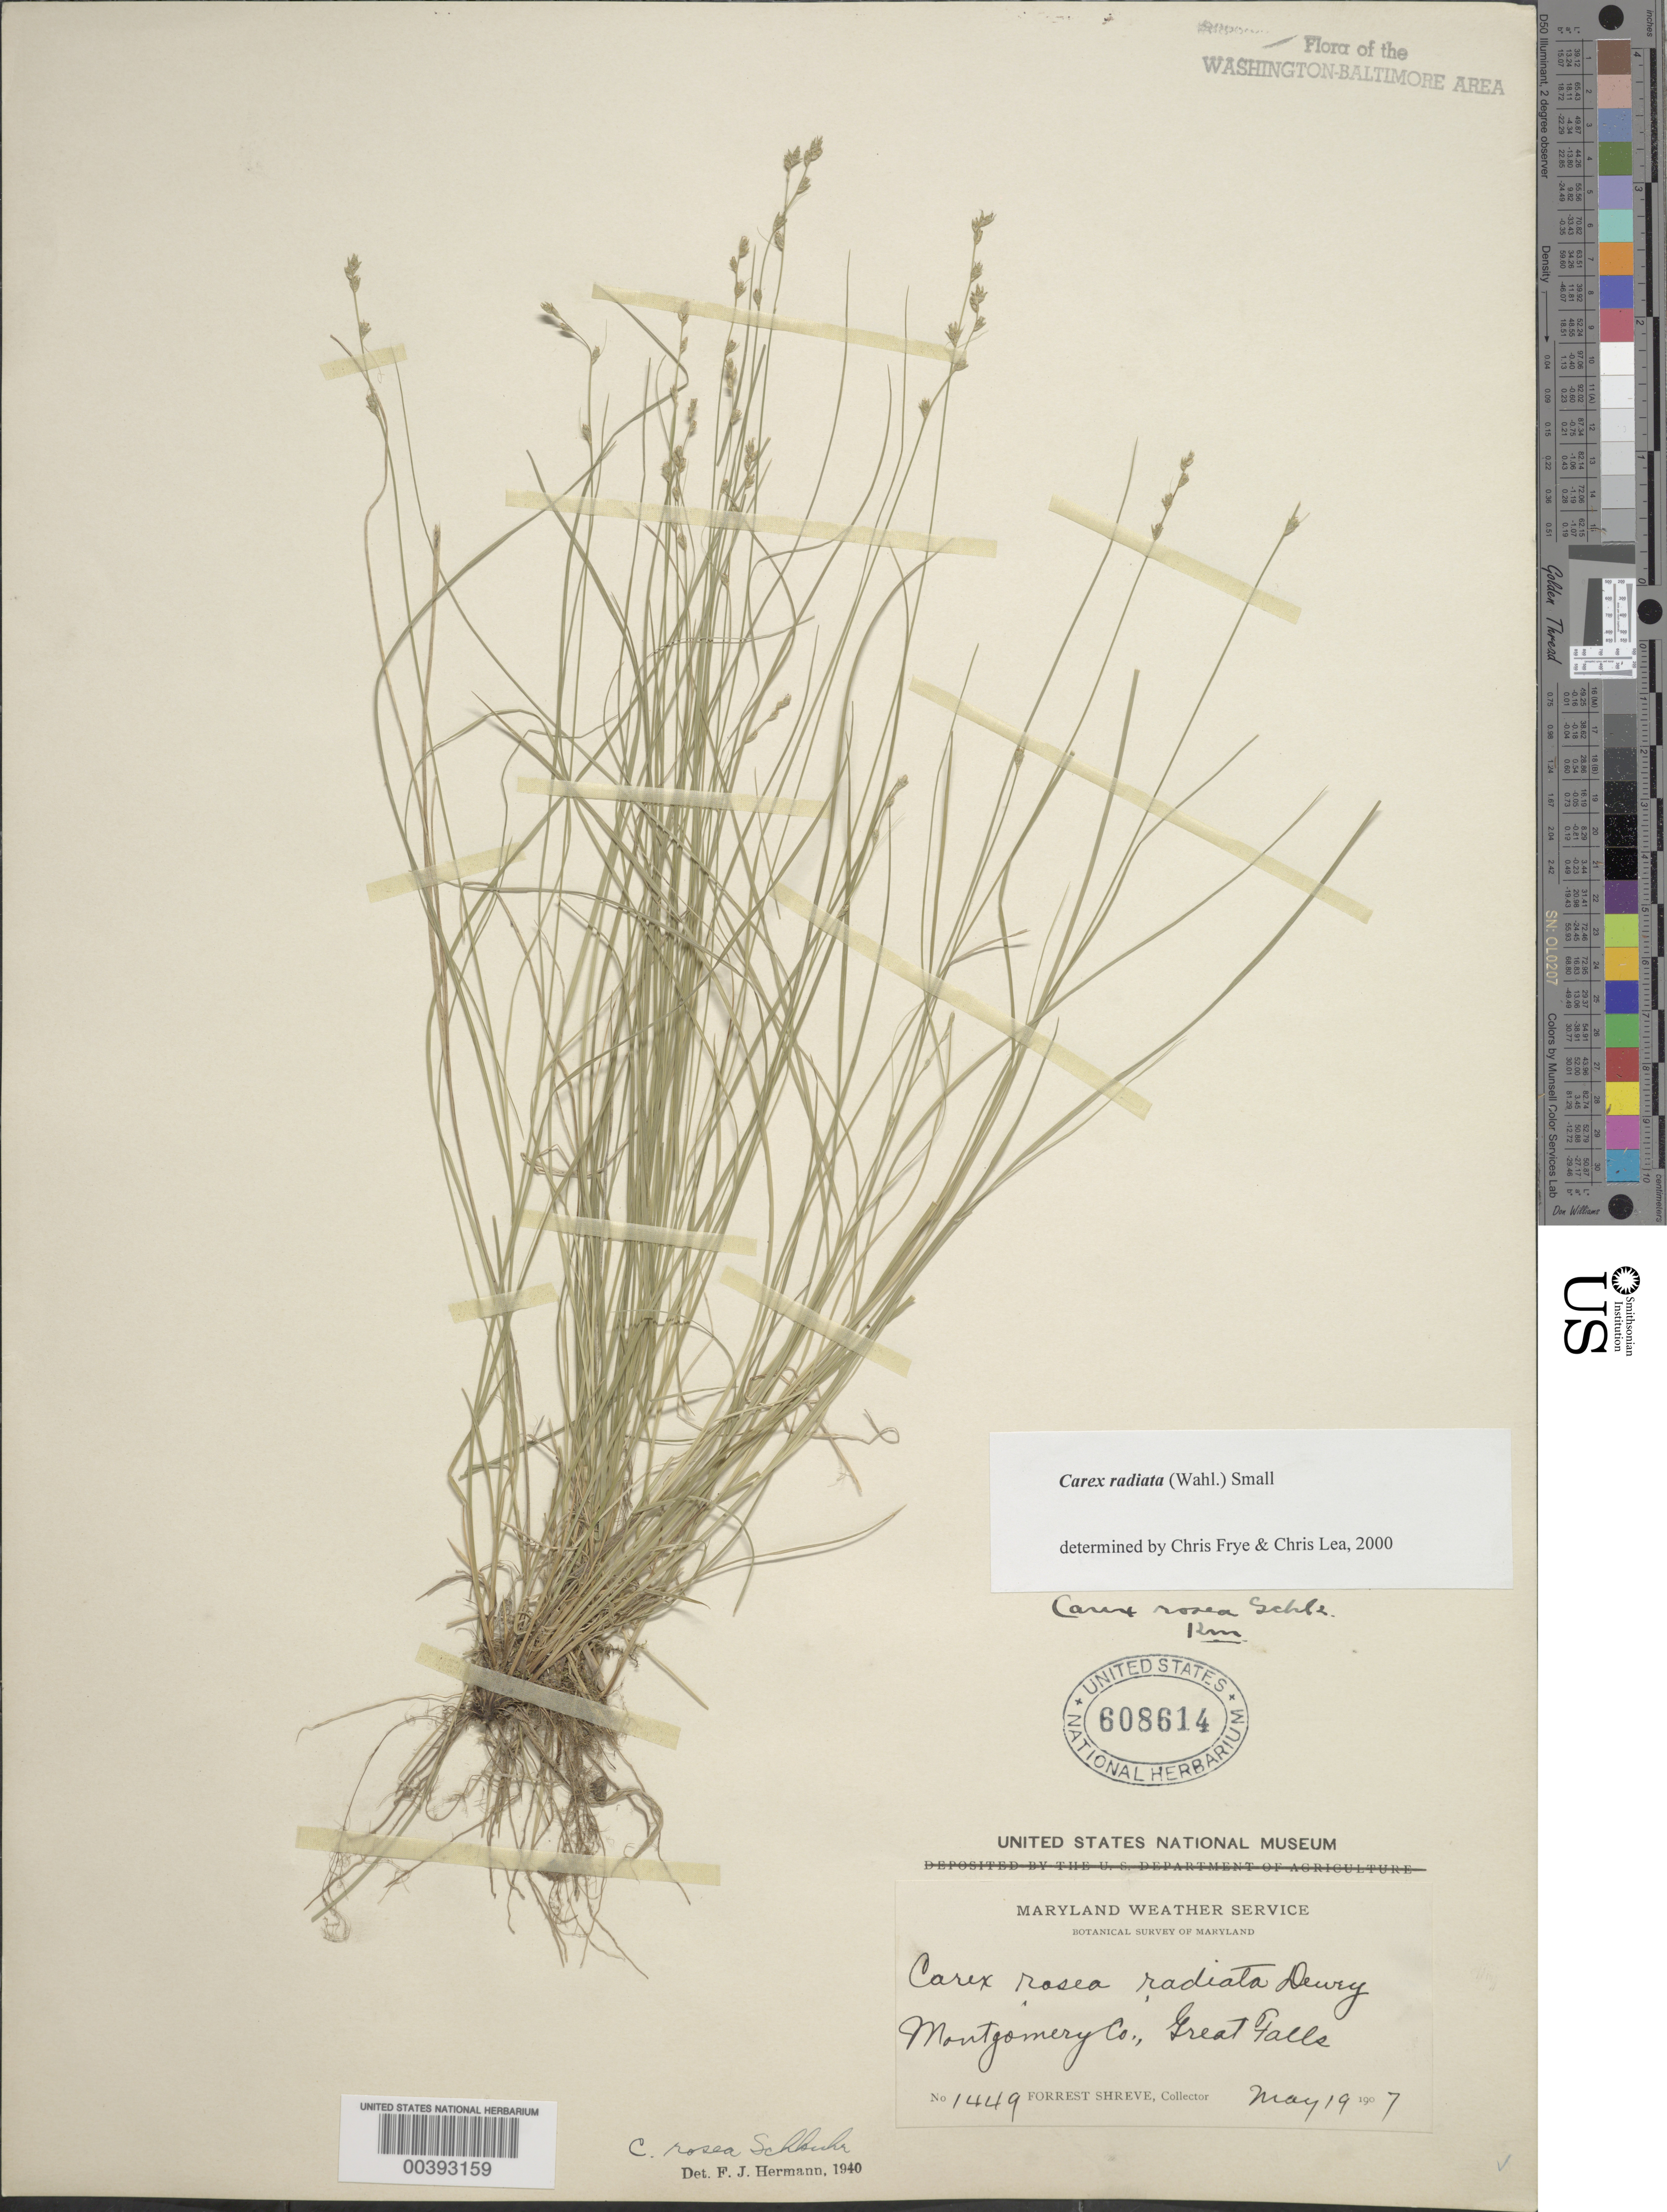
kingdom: Plantae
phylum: Tracheophyta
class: Liliopsida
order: Poales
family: Cyperaceae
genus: Carex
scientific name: Carex radiata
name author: (Wahlenb.) Small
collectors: F. Shreve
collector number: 1449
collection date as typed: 19 May 1907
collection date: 1907-05-19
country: United States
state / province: Maryland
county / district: Montgomery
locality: Great Falls C. & O. Canal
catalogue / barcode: US 608614